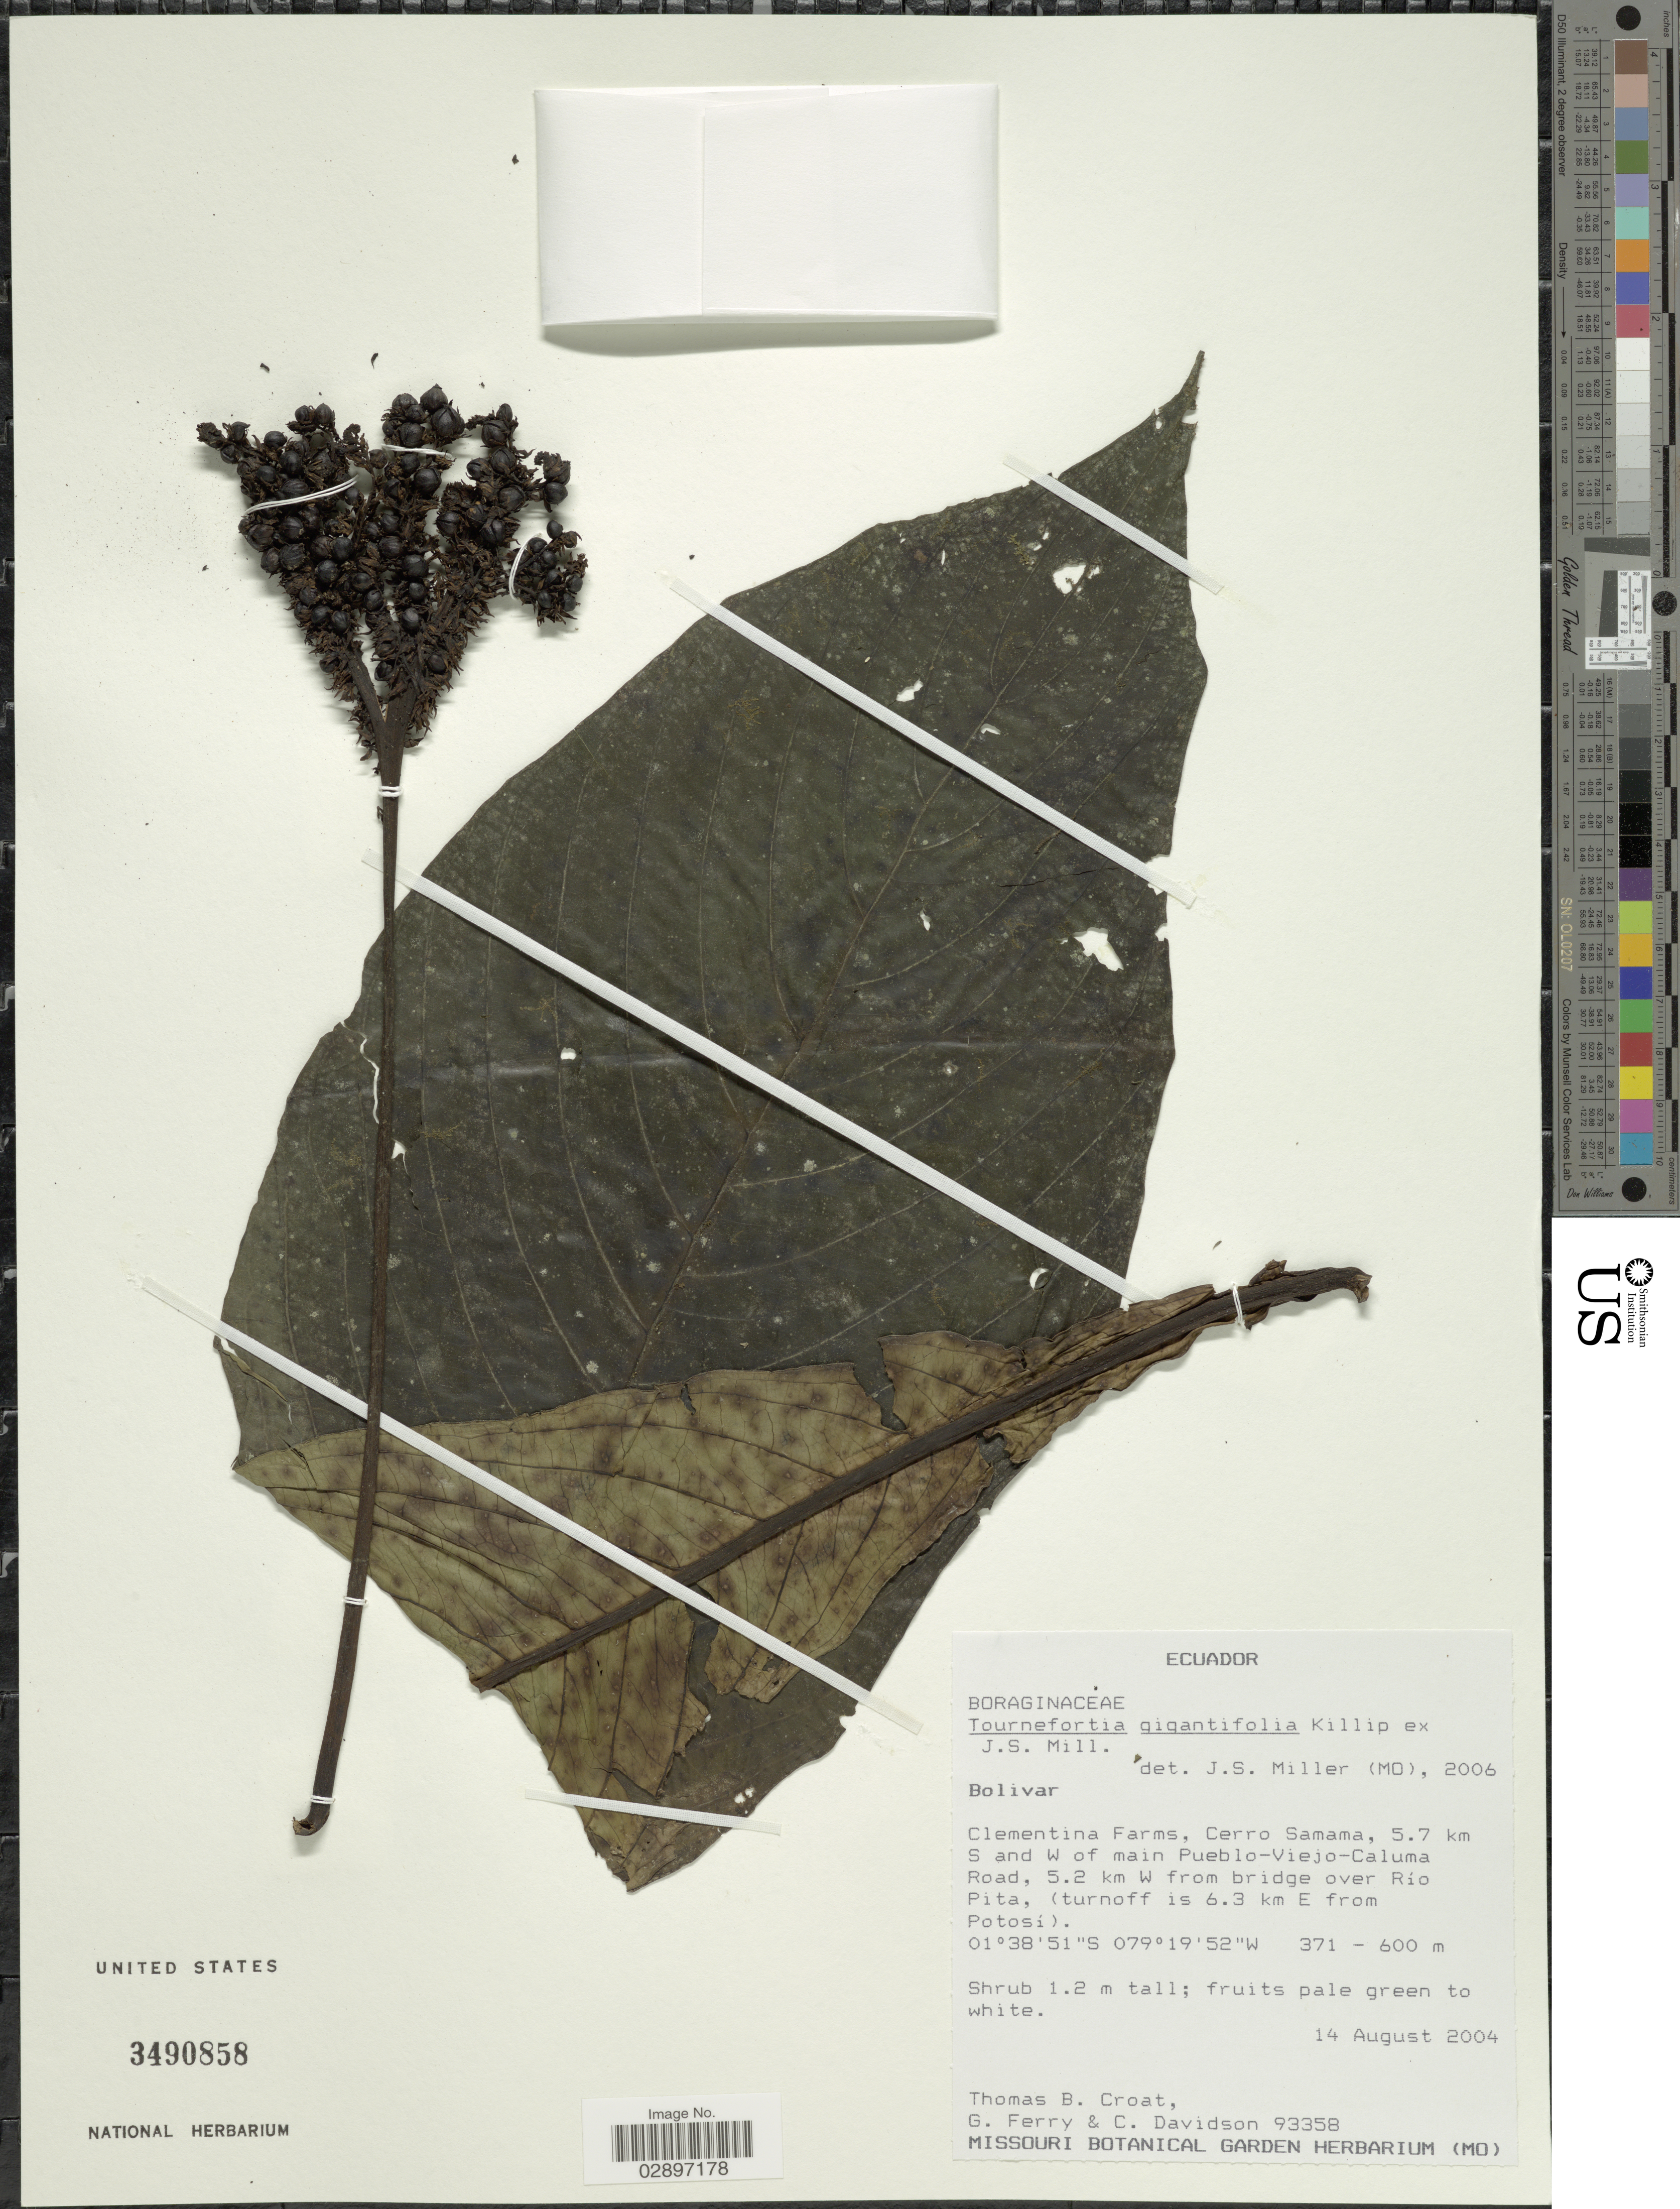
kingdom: Plantae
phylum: Tracheophyta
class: Magnoliopsida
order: Boraginales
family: Heliotropiaceae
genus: Tournefortia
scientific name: Tournefortia gigantifolia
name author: Killip ex J.S. Mill.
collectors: T. B. Croat, G. Ferry & C. Davidson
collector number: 93358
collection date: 2004-08-14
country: Ecuador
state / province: Bolívar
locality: Clementina Farms, Cerro Samama, 5.7 km S and W of main Pueblo-Viejo-Caluma Road, 5.2 km W from bridge over Río Pita, (turnoff is 6.3 km E from Potosí).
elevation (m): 371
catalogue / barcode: US 3490858